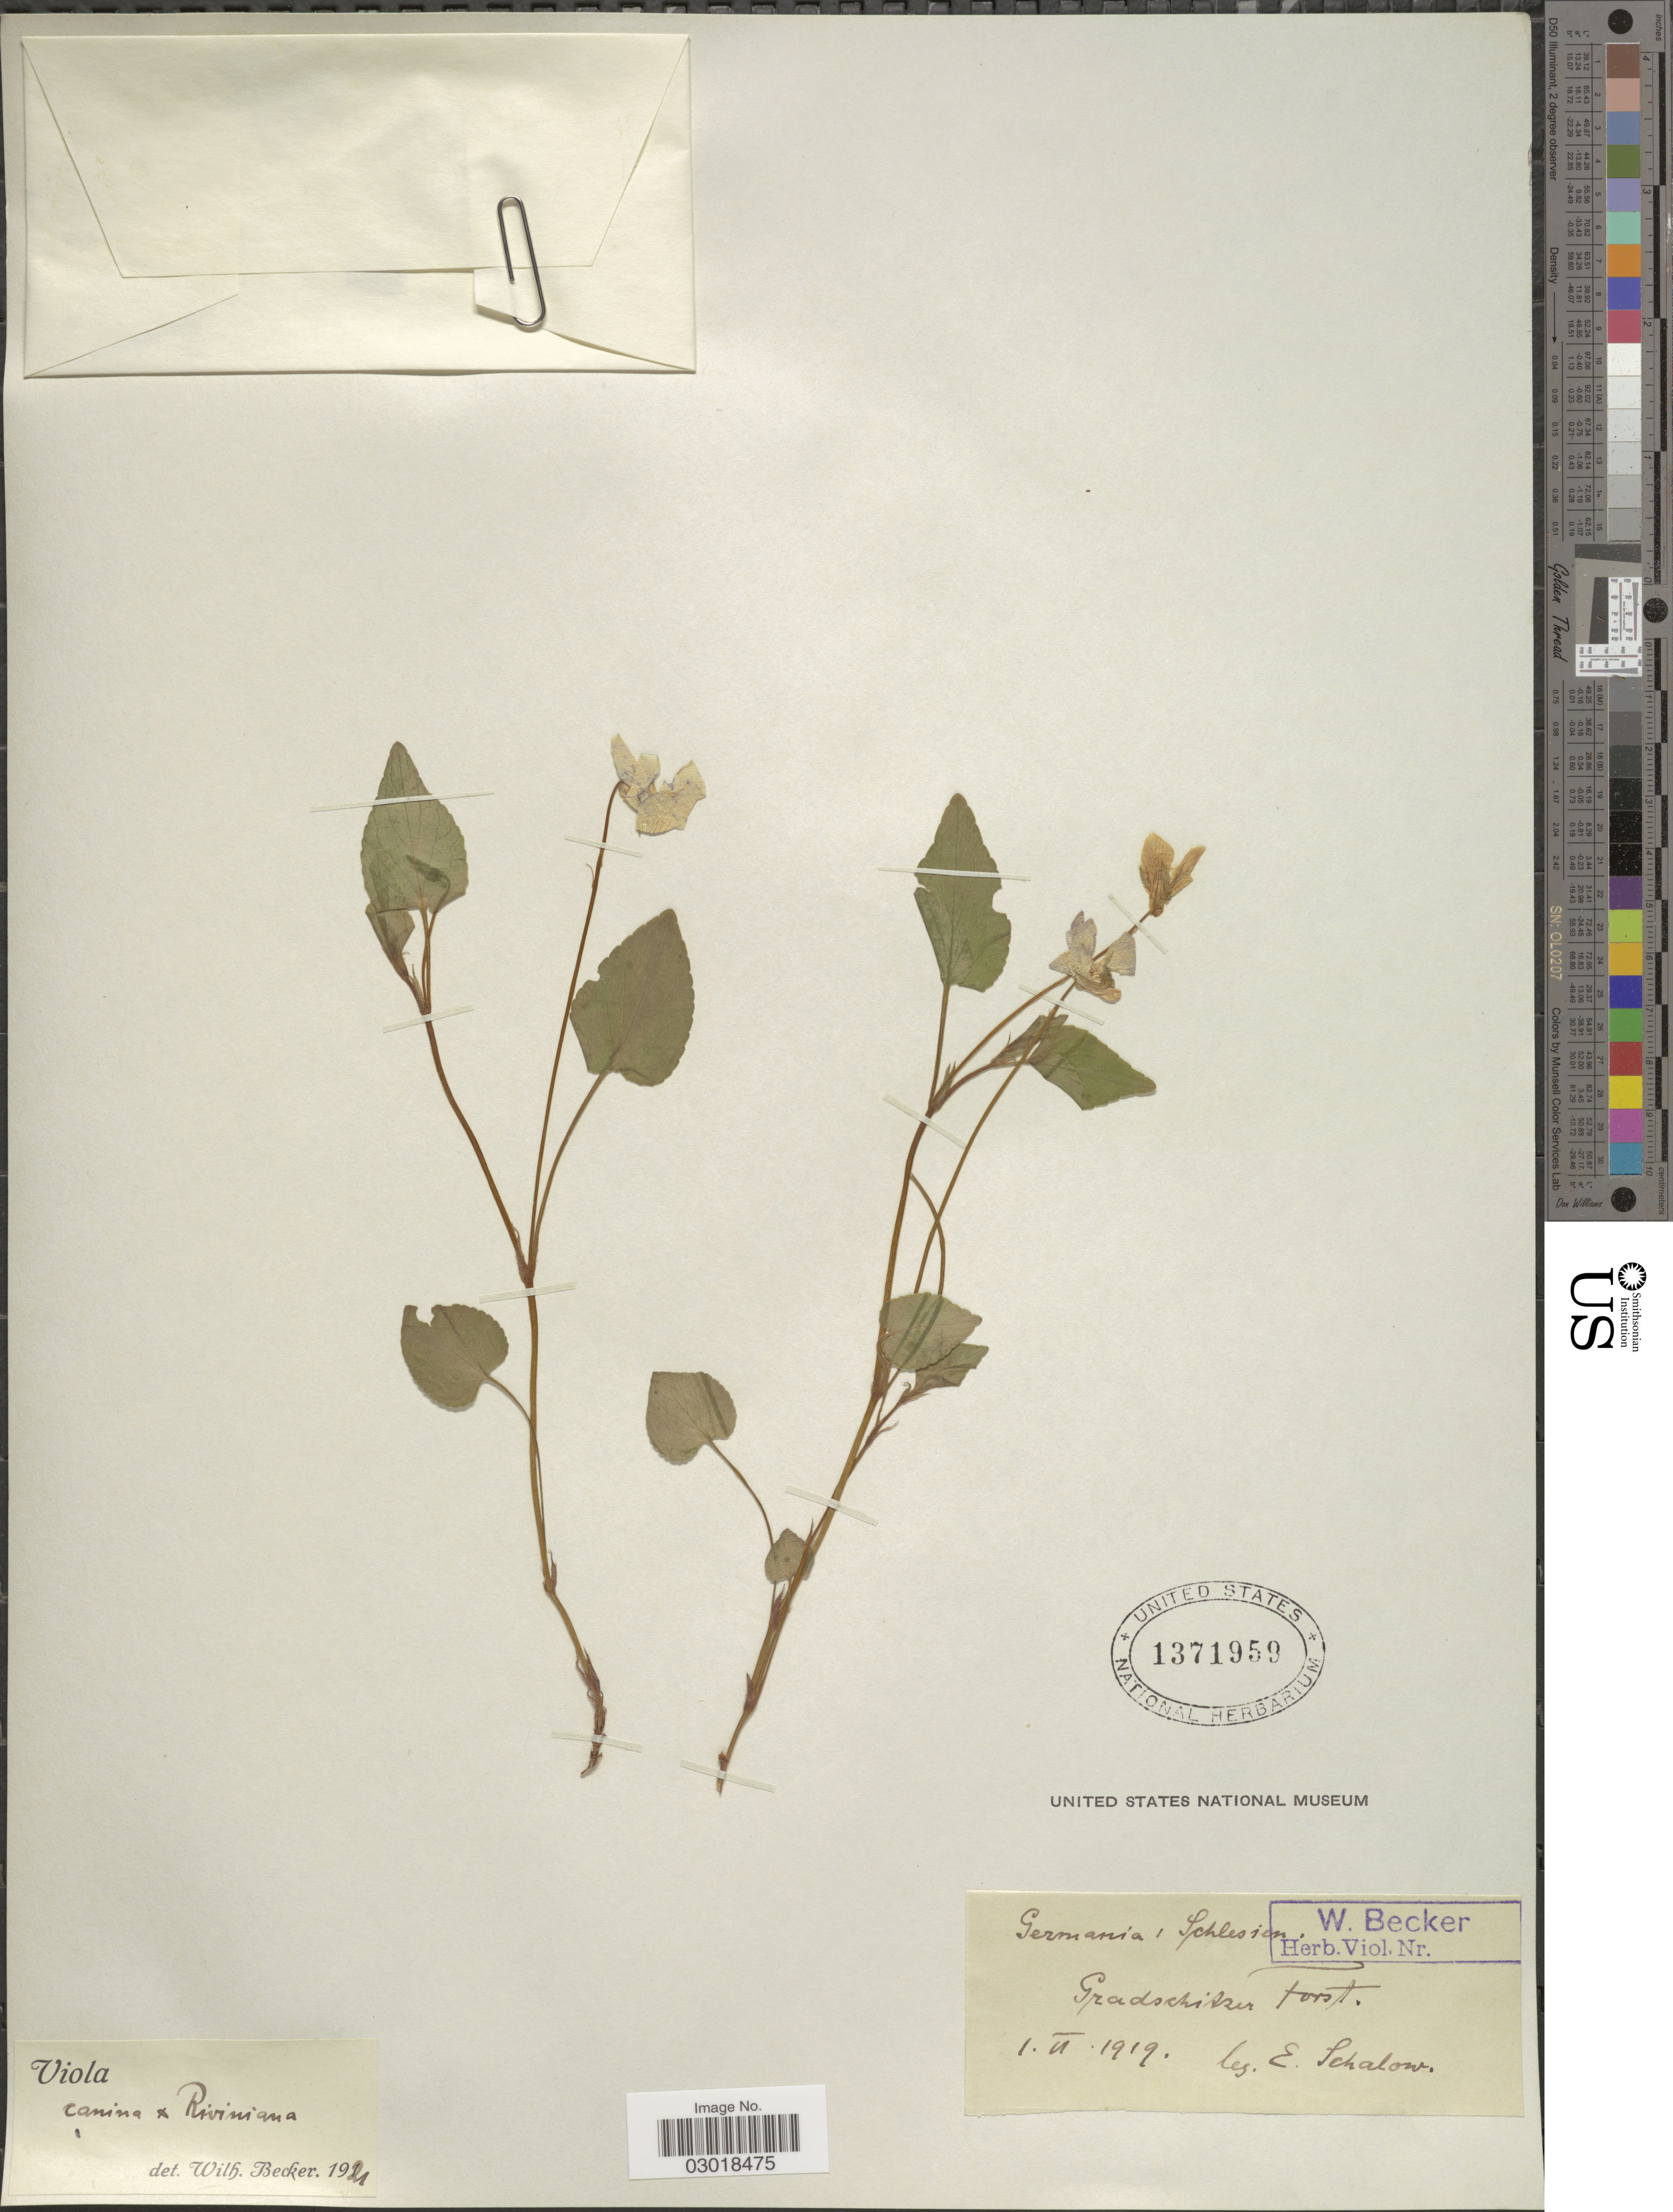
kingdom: Plantae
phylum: Tracheophyta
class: Magnoliopsida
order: Malpighiales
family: Violaceae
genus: Viola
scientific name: Viola canina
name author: L.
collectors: E. Schalow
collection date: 1919-06-01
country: Poland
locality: Schlesien.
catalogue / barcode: US 1371959